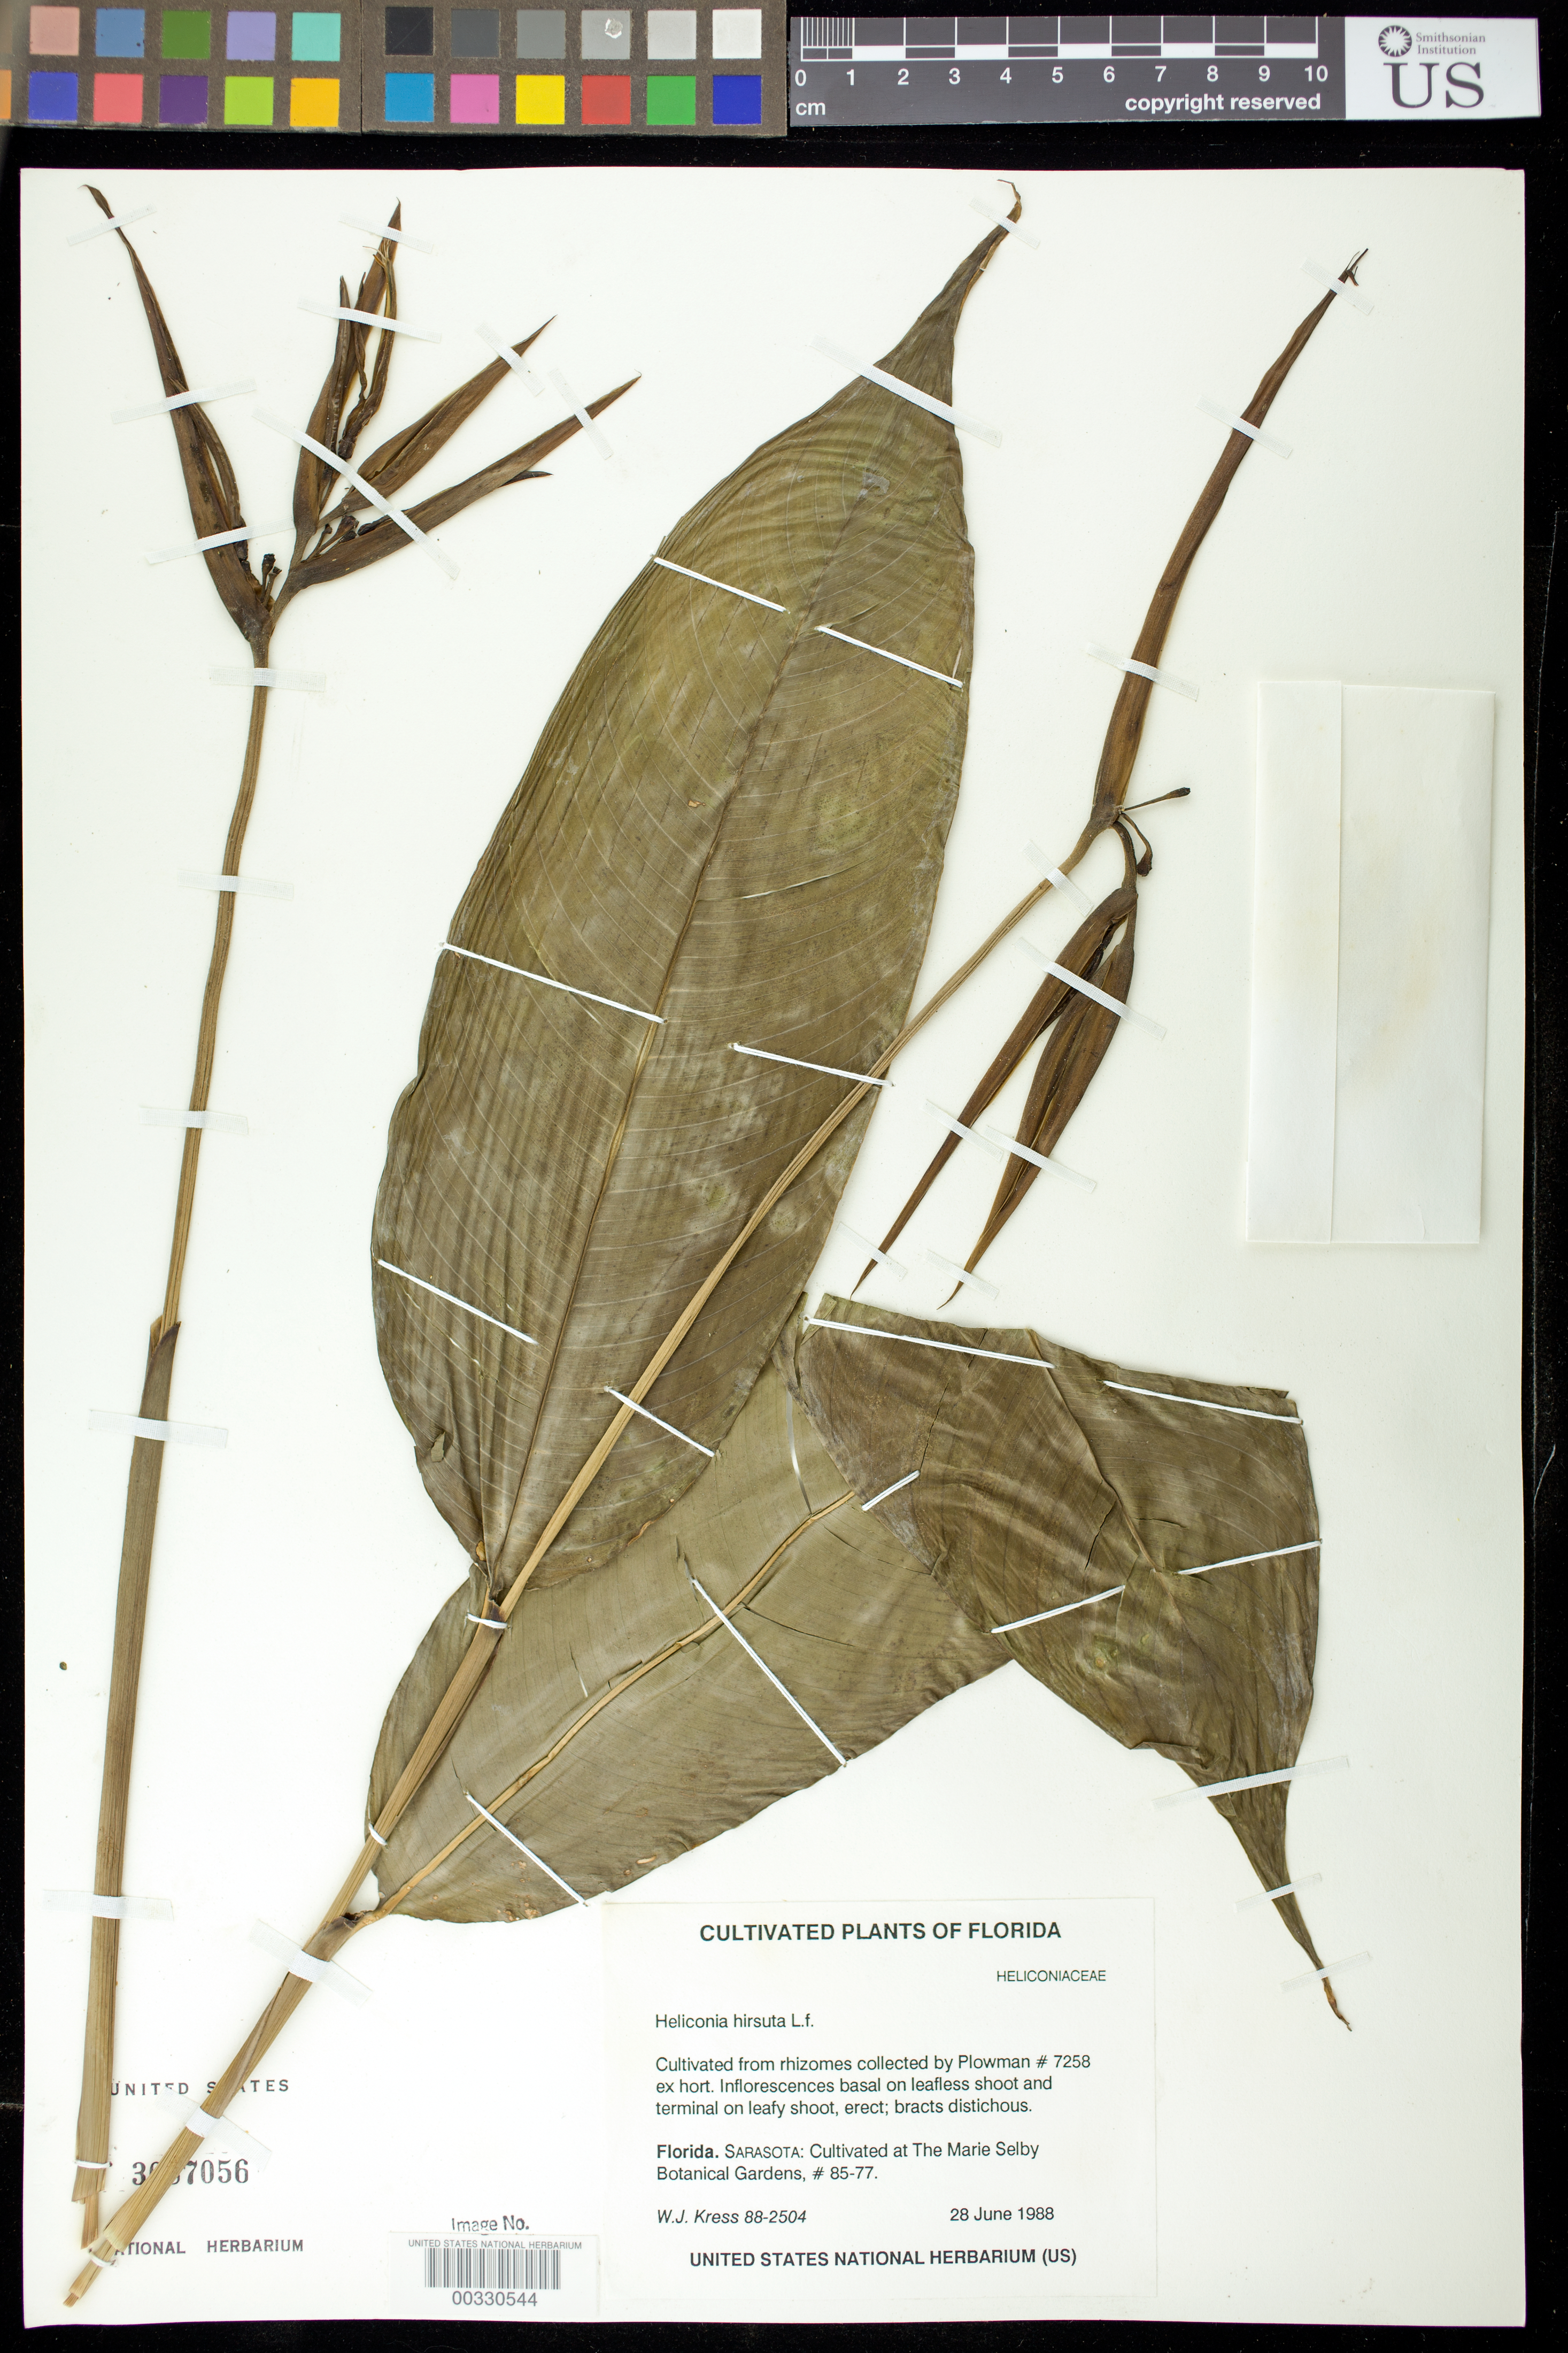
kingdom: Plantae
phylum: Tracheophyta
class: Liliopsida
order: Zingiberales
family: Heliconiaceae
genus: Heliconia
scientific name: Heliconia hirsuta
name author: L. f.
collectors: W. J. Kress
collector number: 88-2504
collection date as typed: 28 Jun 1988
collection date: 1988-06-28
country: United States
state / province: Florida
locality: Southern Florida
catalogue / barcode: US 3087056